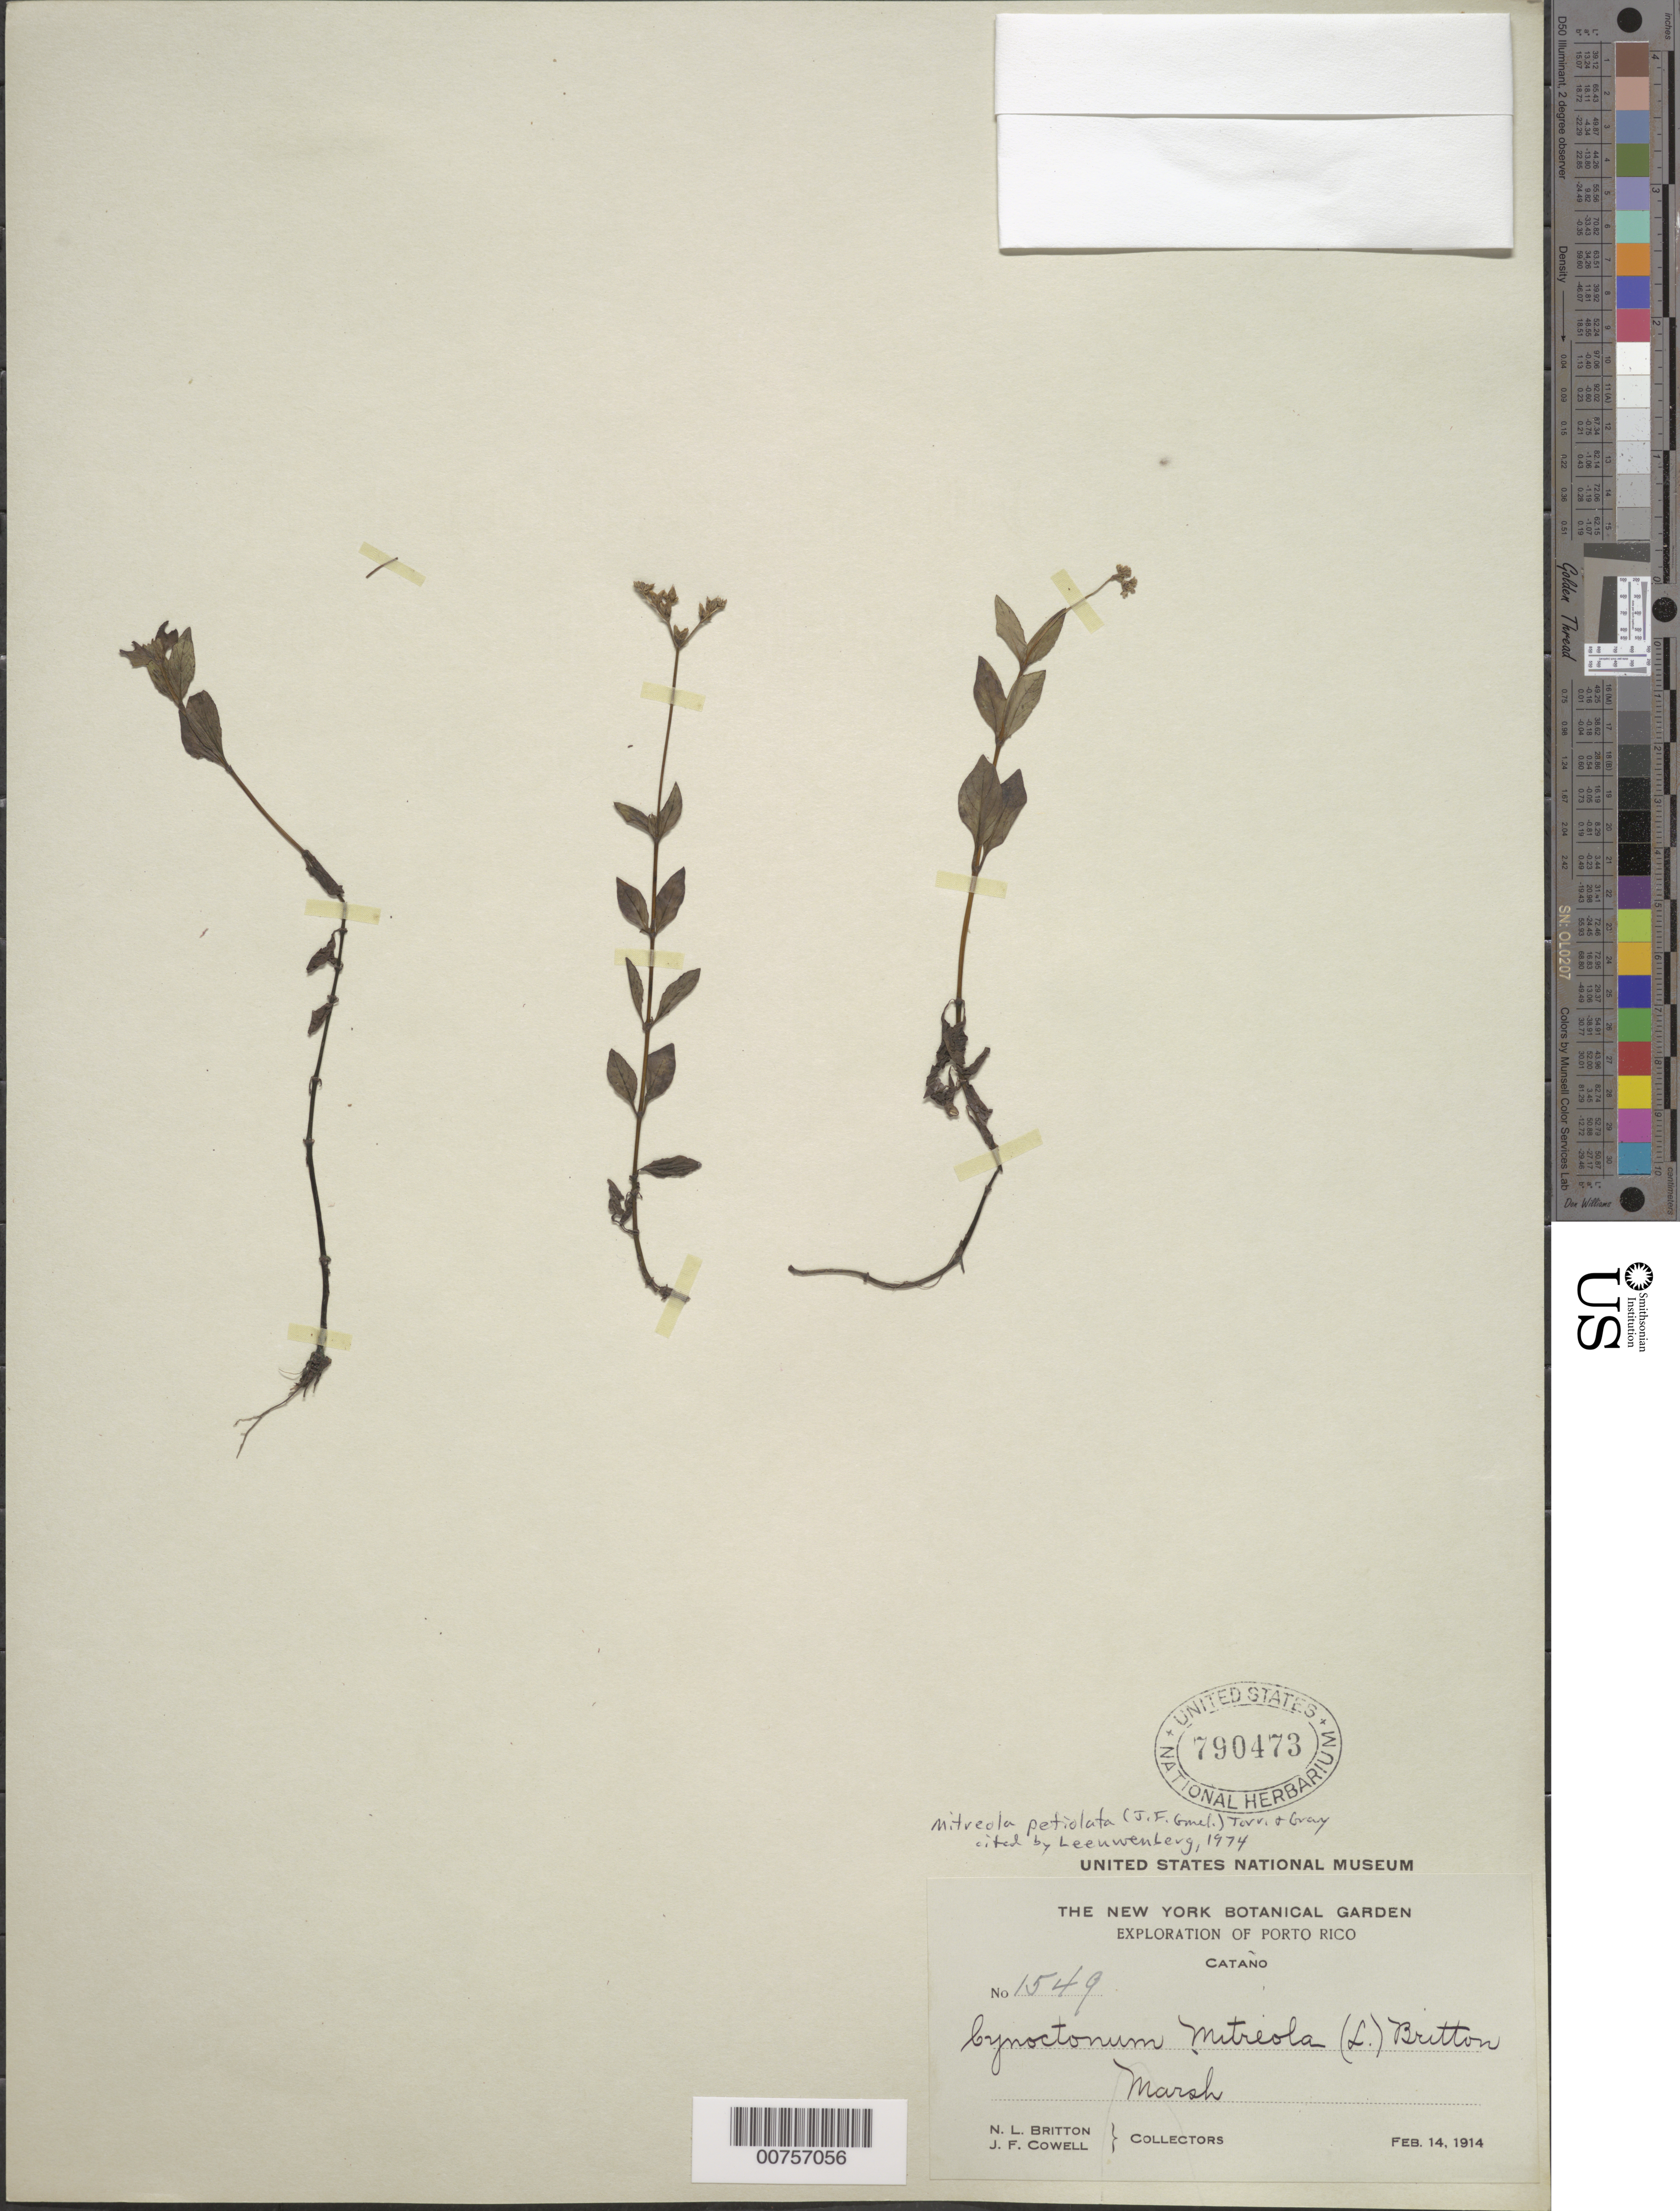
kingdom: Plantae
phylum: Tracheophyta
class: Magnoliopsida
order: Gentianales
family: Loganiaceae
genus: Mitreola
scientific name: Mitreola petiolata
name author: (J.F. Gmel.) Torr. & A. Gray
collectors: N. Britton & J. F. Cowell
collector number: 1549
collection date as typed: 14 Feb 1914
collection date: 1914-02-14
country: Puerto Rico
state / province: Cataño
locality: Cataño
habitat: Marsh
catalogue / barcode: US 790473